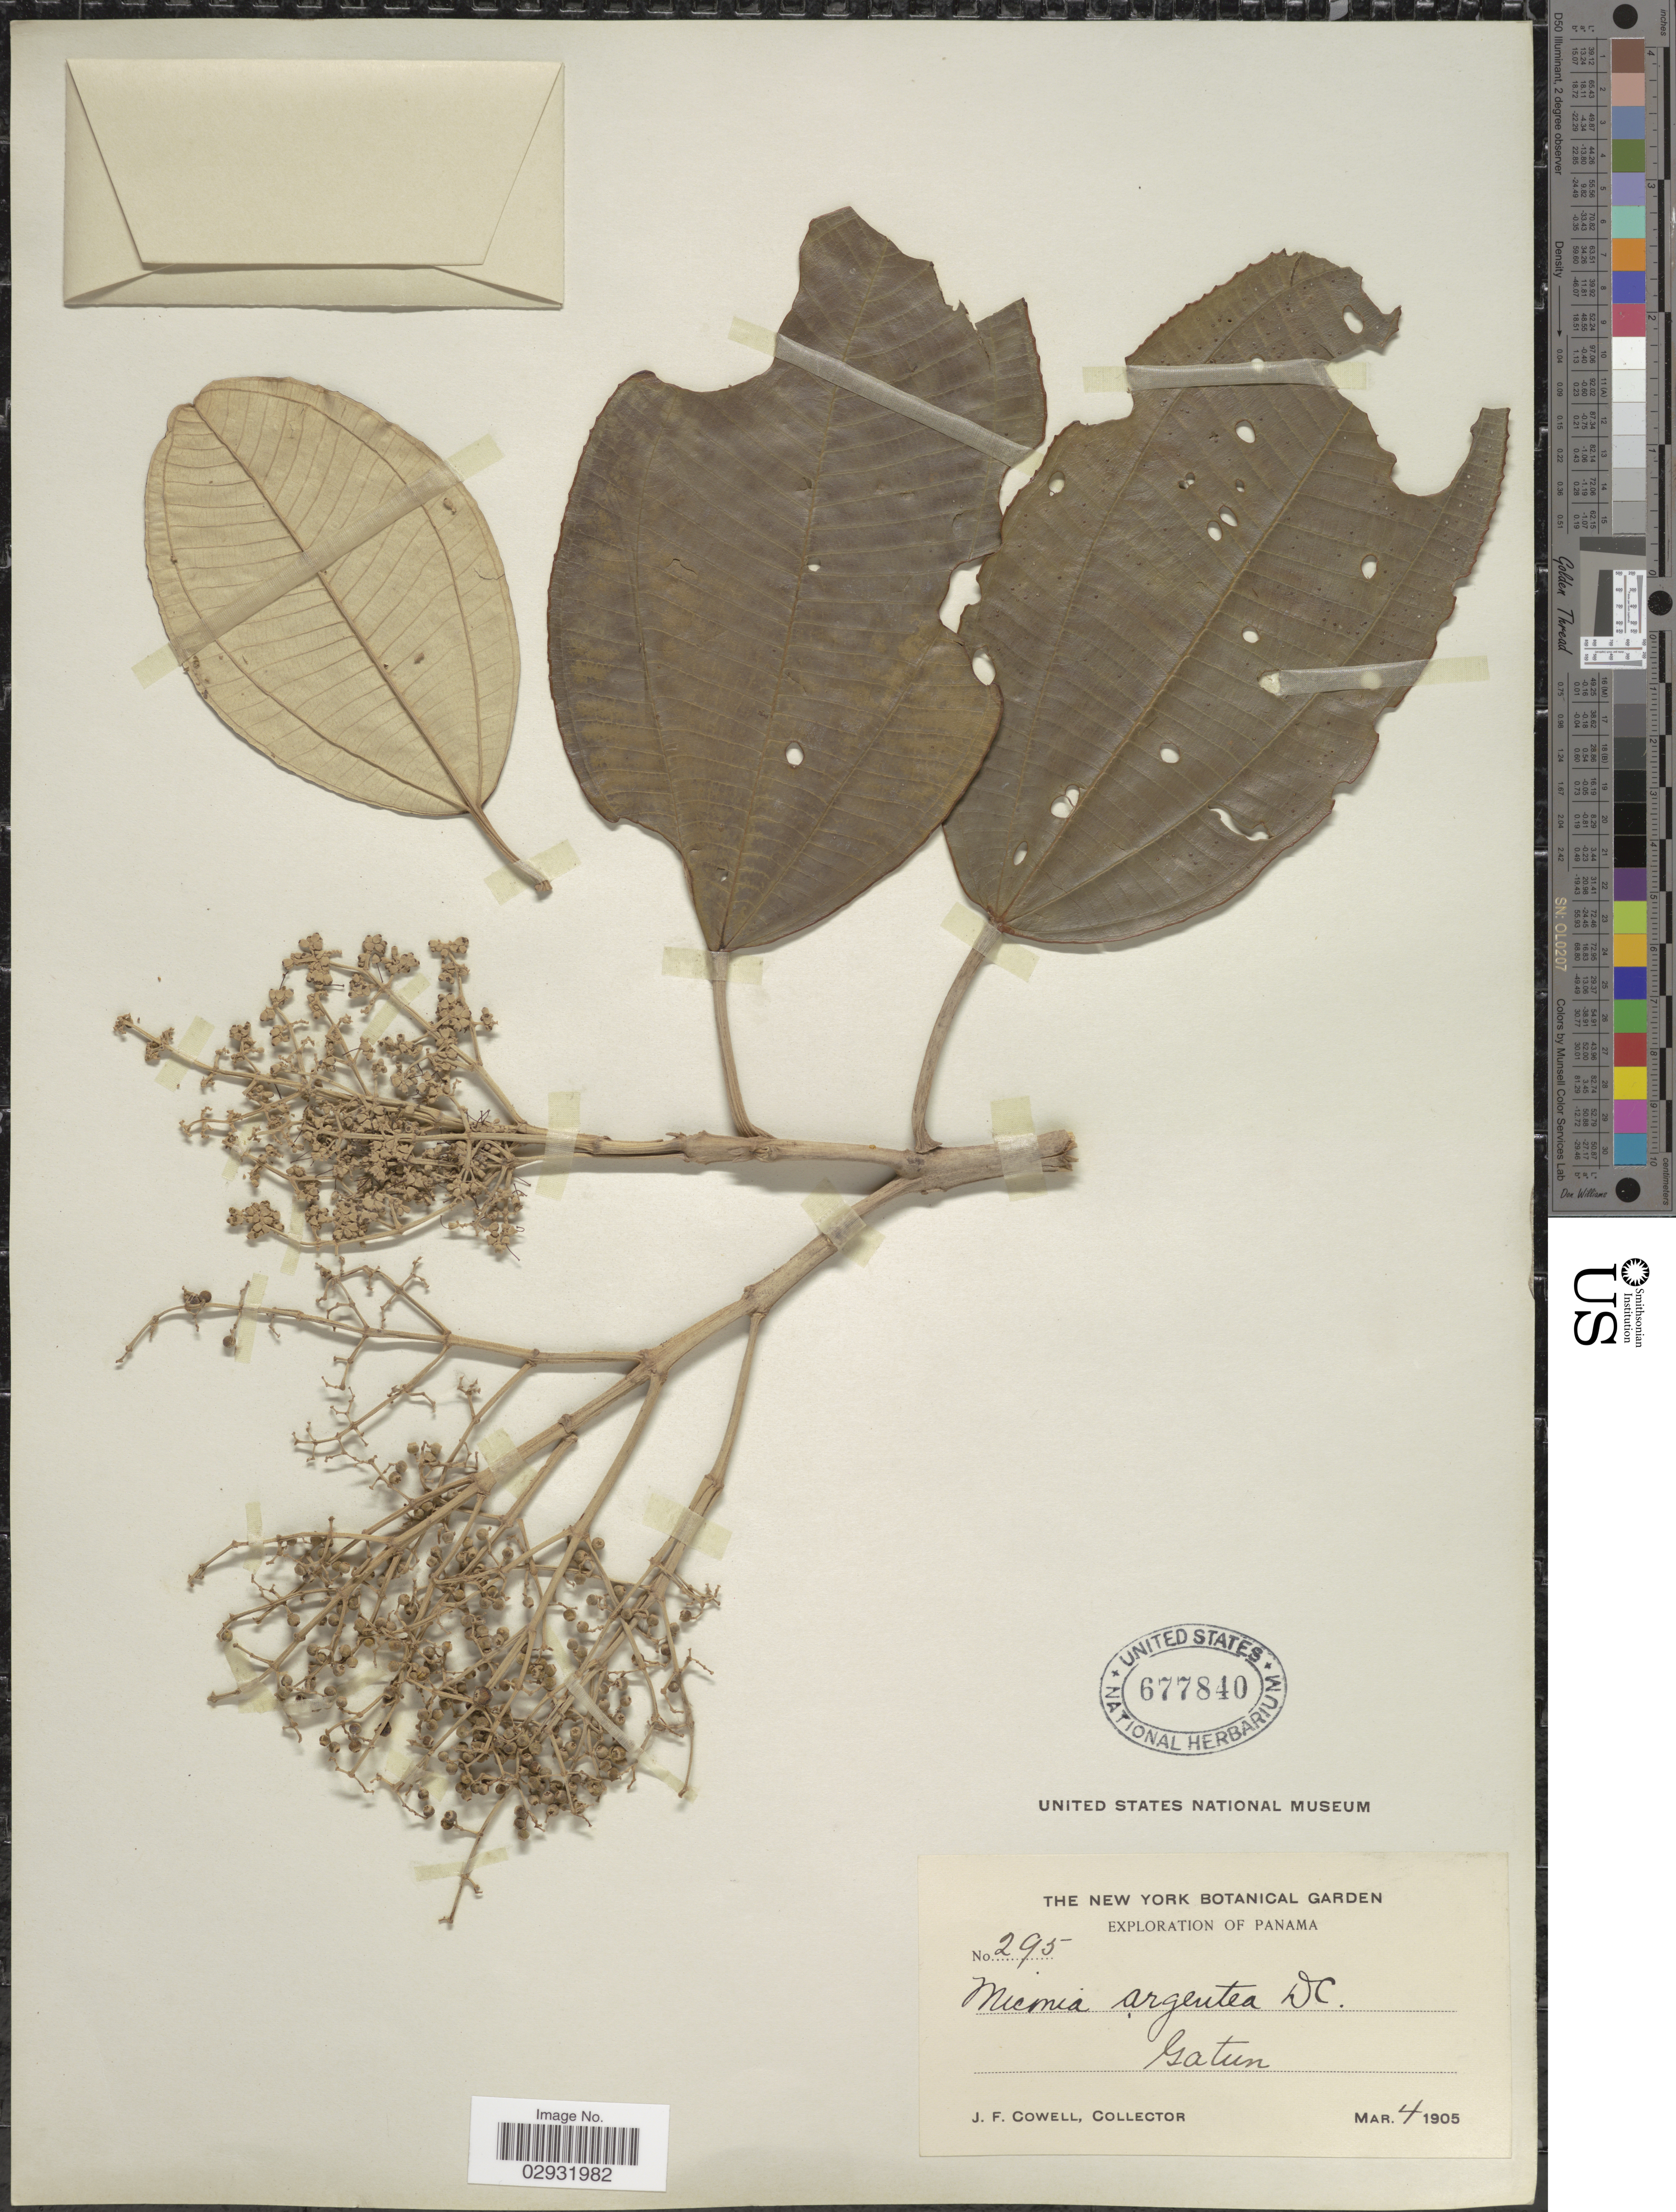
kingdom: Plantae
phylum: Tracheophyta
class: Magnoliopsida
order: Myrtales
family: Melastomataceae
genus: Miconia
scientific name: Miconia argentea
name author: (Sw.) DC.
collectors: J. F. Cowell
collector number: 295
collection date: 1905-03-04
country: Panama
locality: Gatun.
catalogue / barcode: US 677840